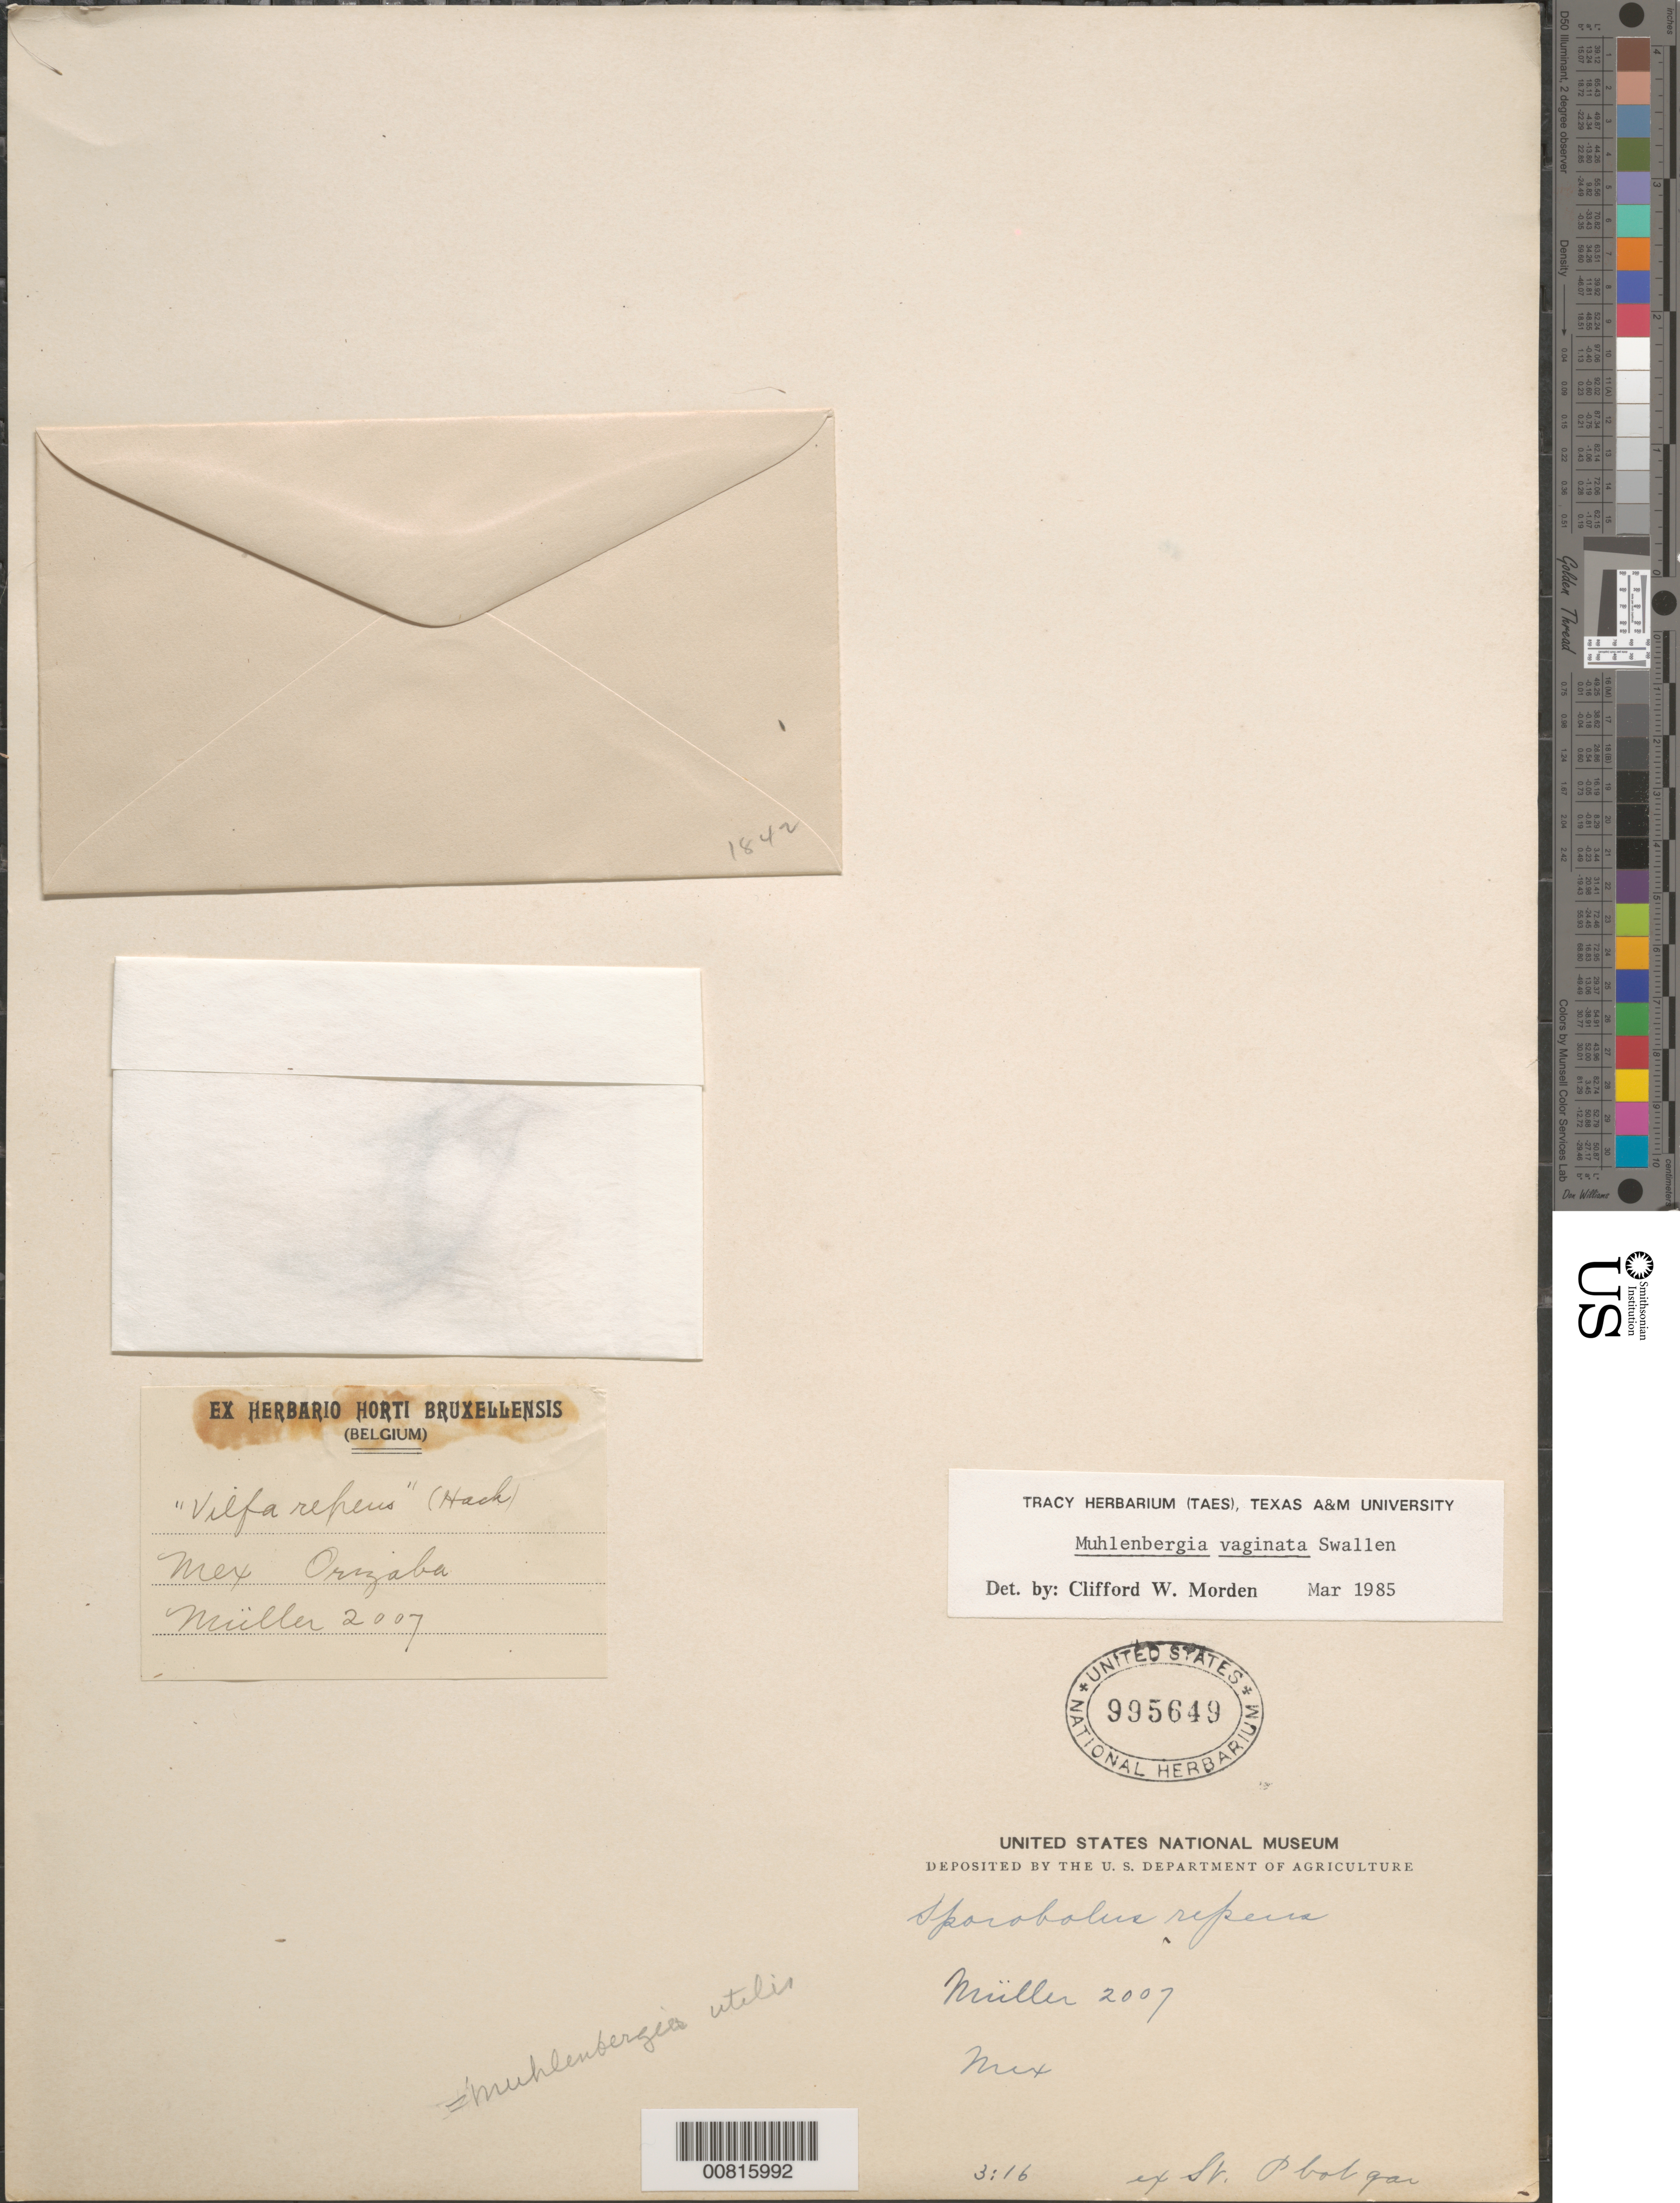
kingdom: Plantae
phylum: Tracheophyta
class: Liliopsida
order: Poales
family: Poaceae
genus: Muhlenbergia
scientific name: Muhlenbergia vaginata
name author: Swallen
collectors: C. H. Muller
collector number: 2007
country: Mexico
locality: Mexico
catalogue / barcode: US 995649